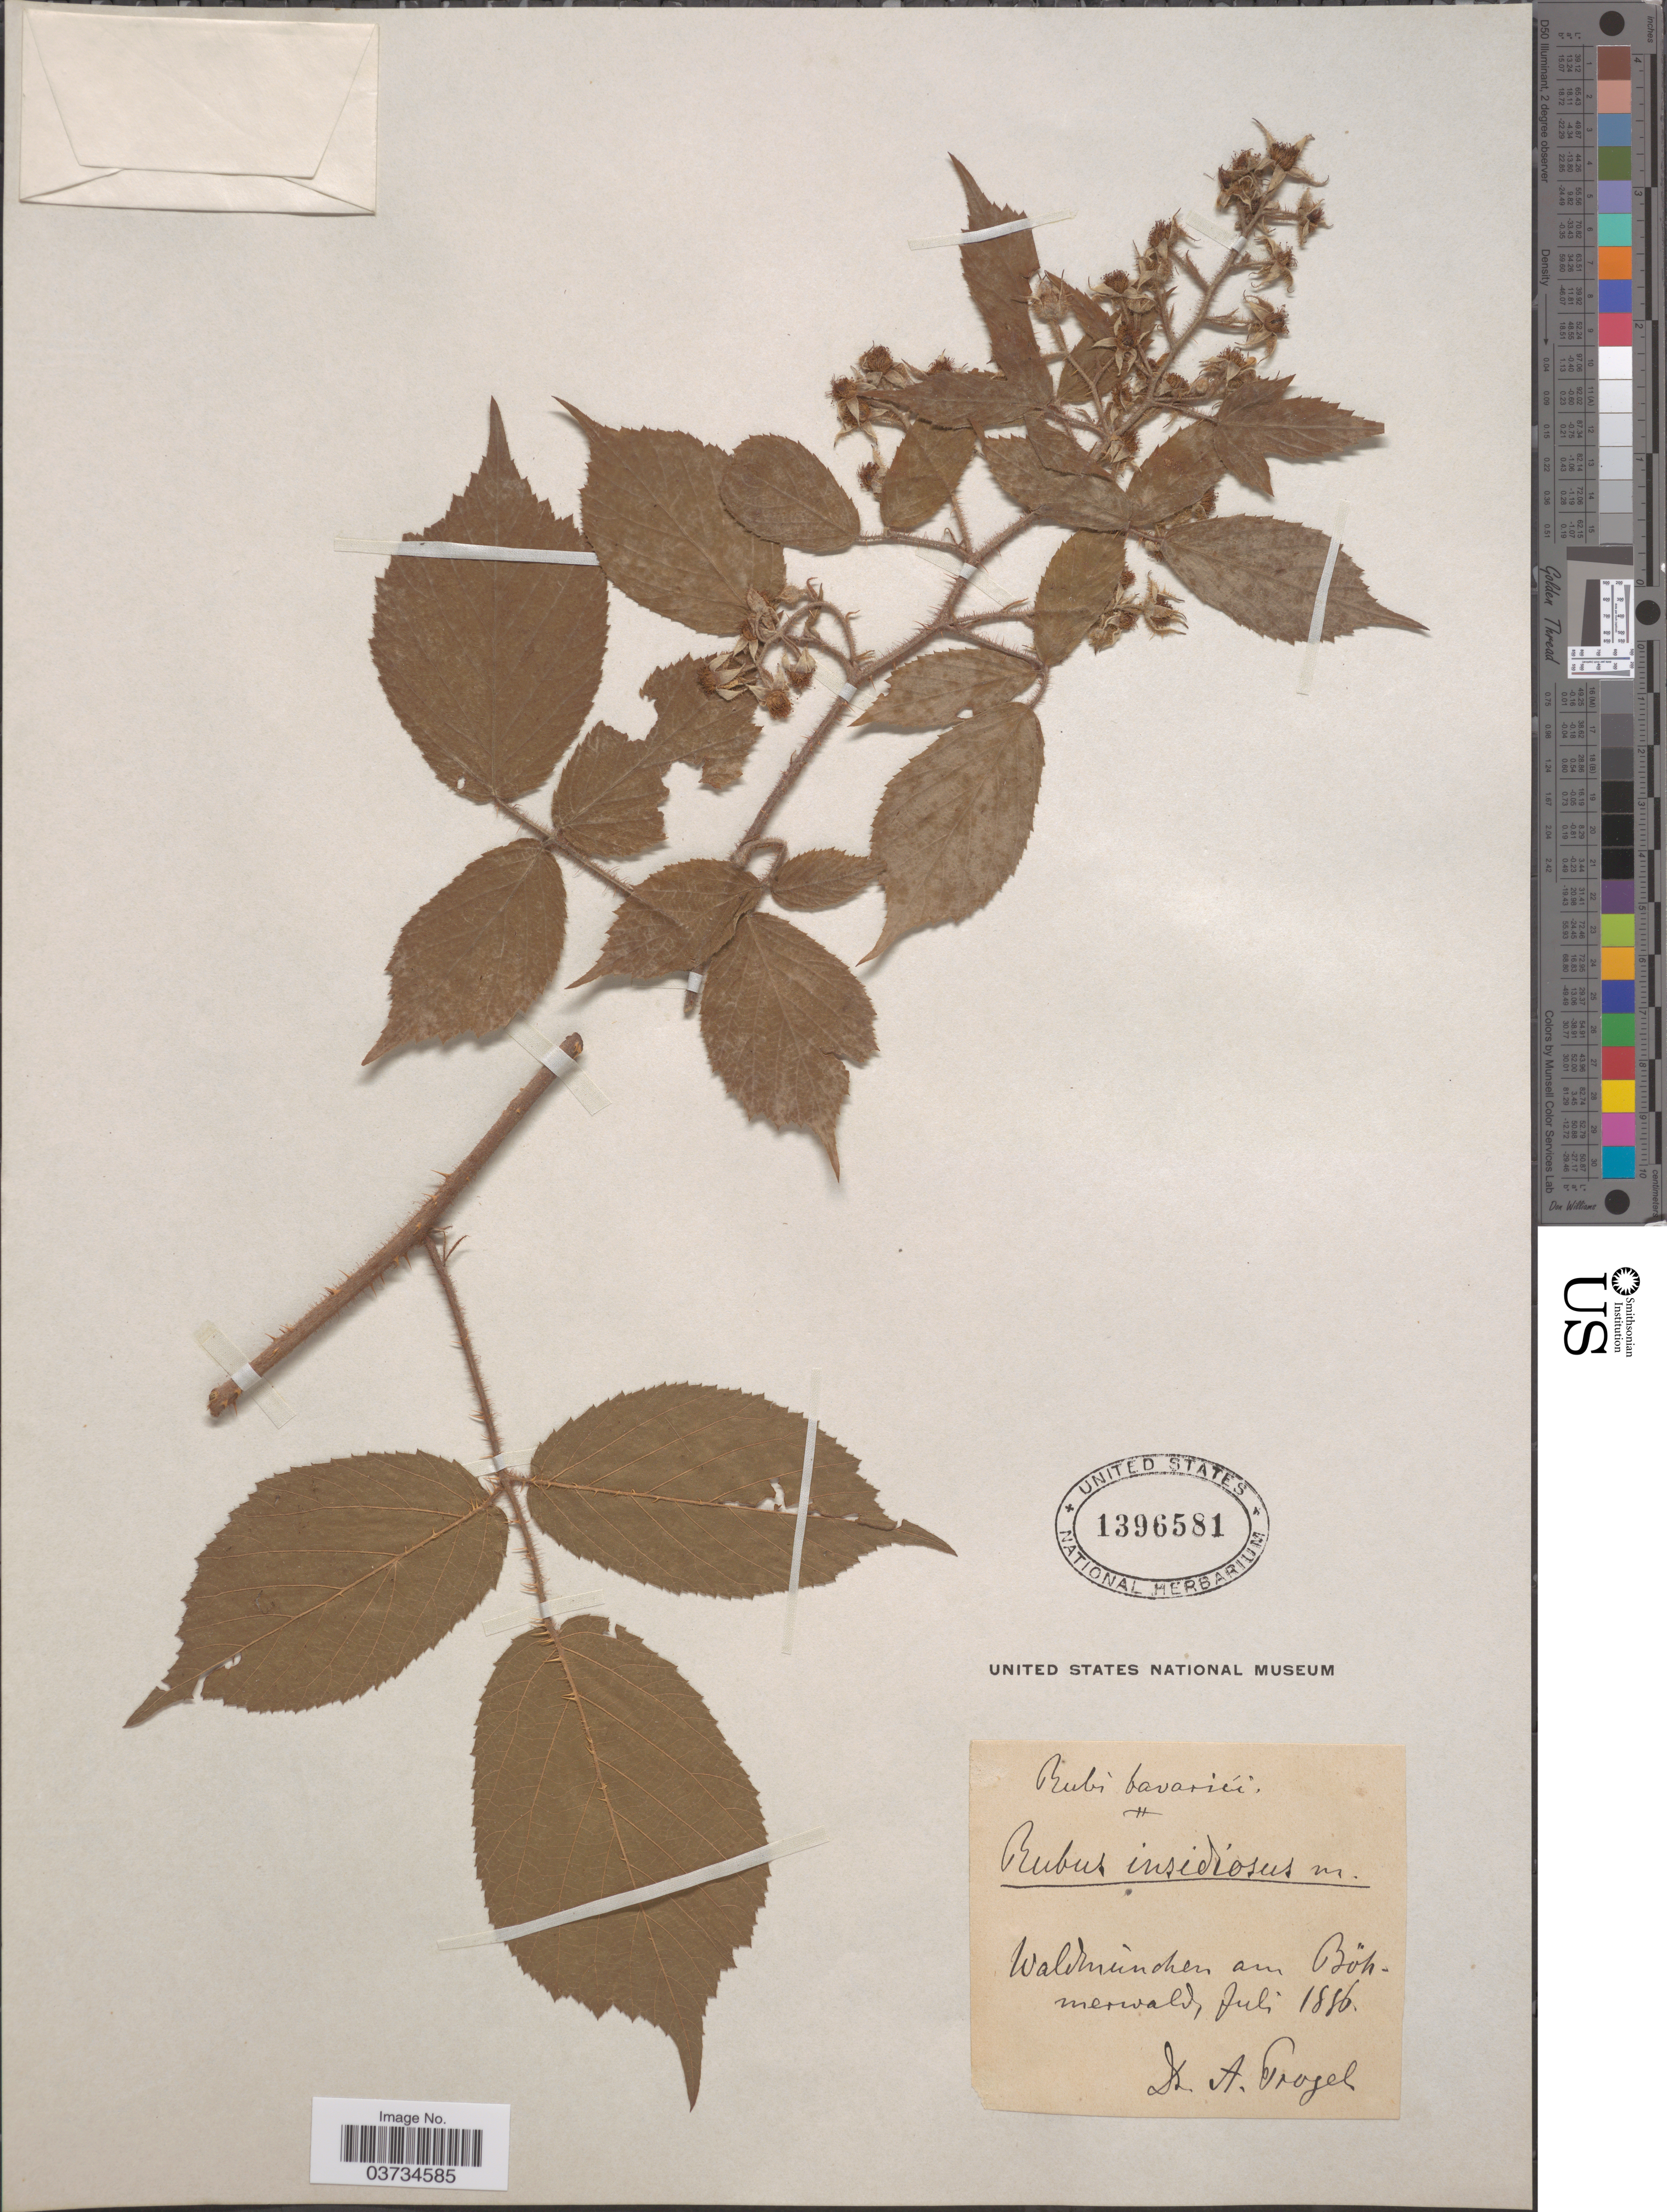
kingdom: Plantae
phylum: Tracheophyta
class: Magnoliopsida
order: Rosales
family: Rosaceae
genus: Rubus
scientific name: Rubus insidiosus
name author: Progel ex Sabr.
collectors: A. Progel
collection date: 1886-07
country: Germany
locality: Waldmúnchen am Böhmerwald.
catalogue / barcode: US 1396581